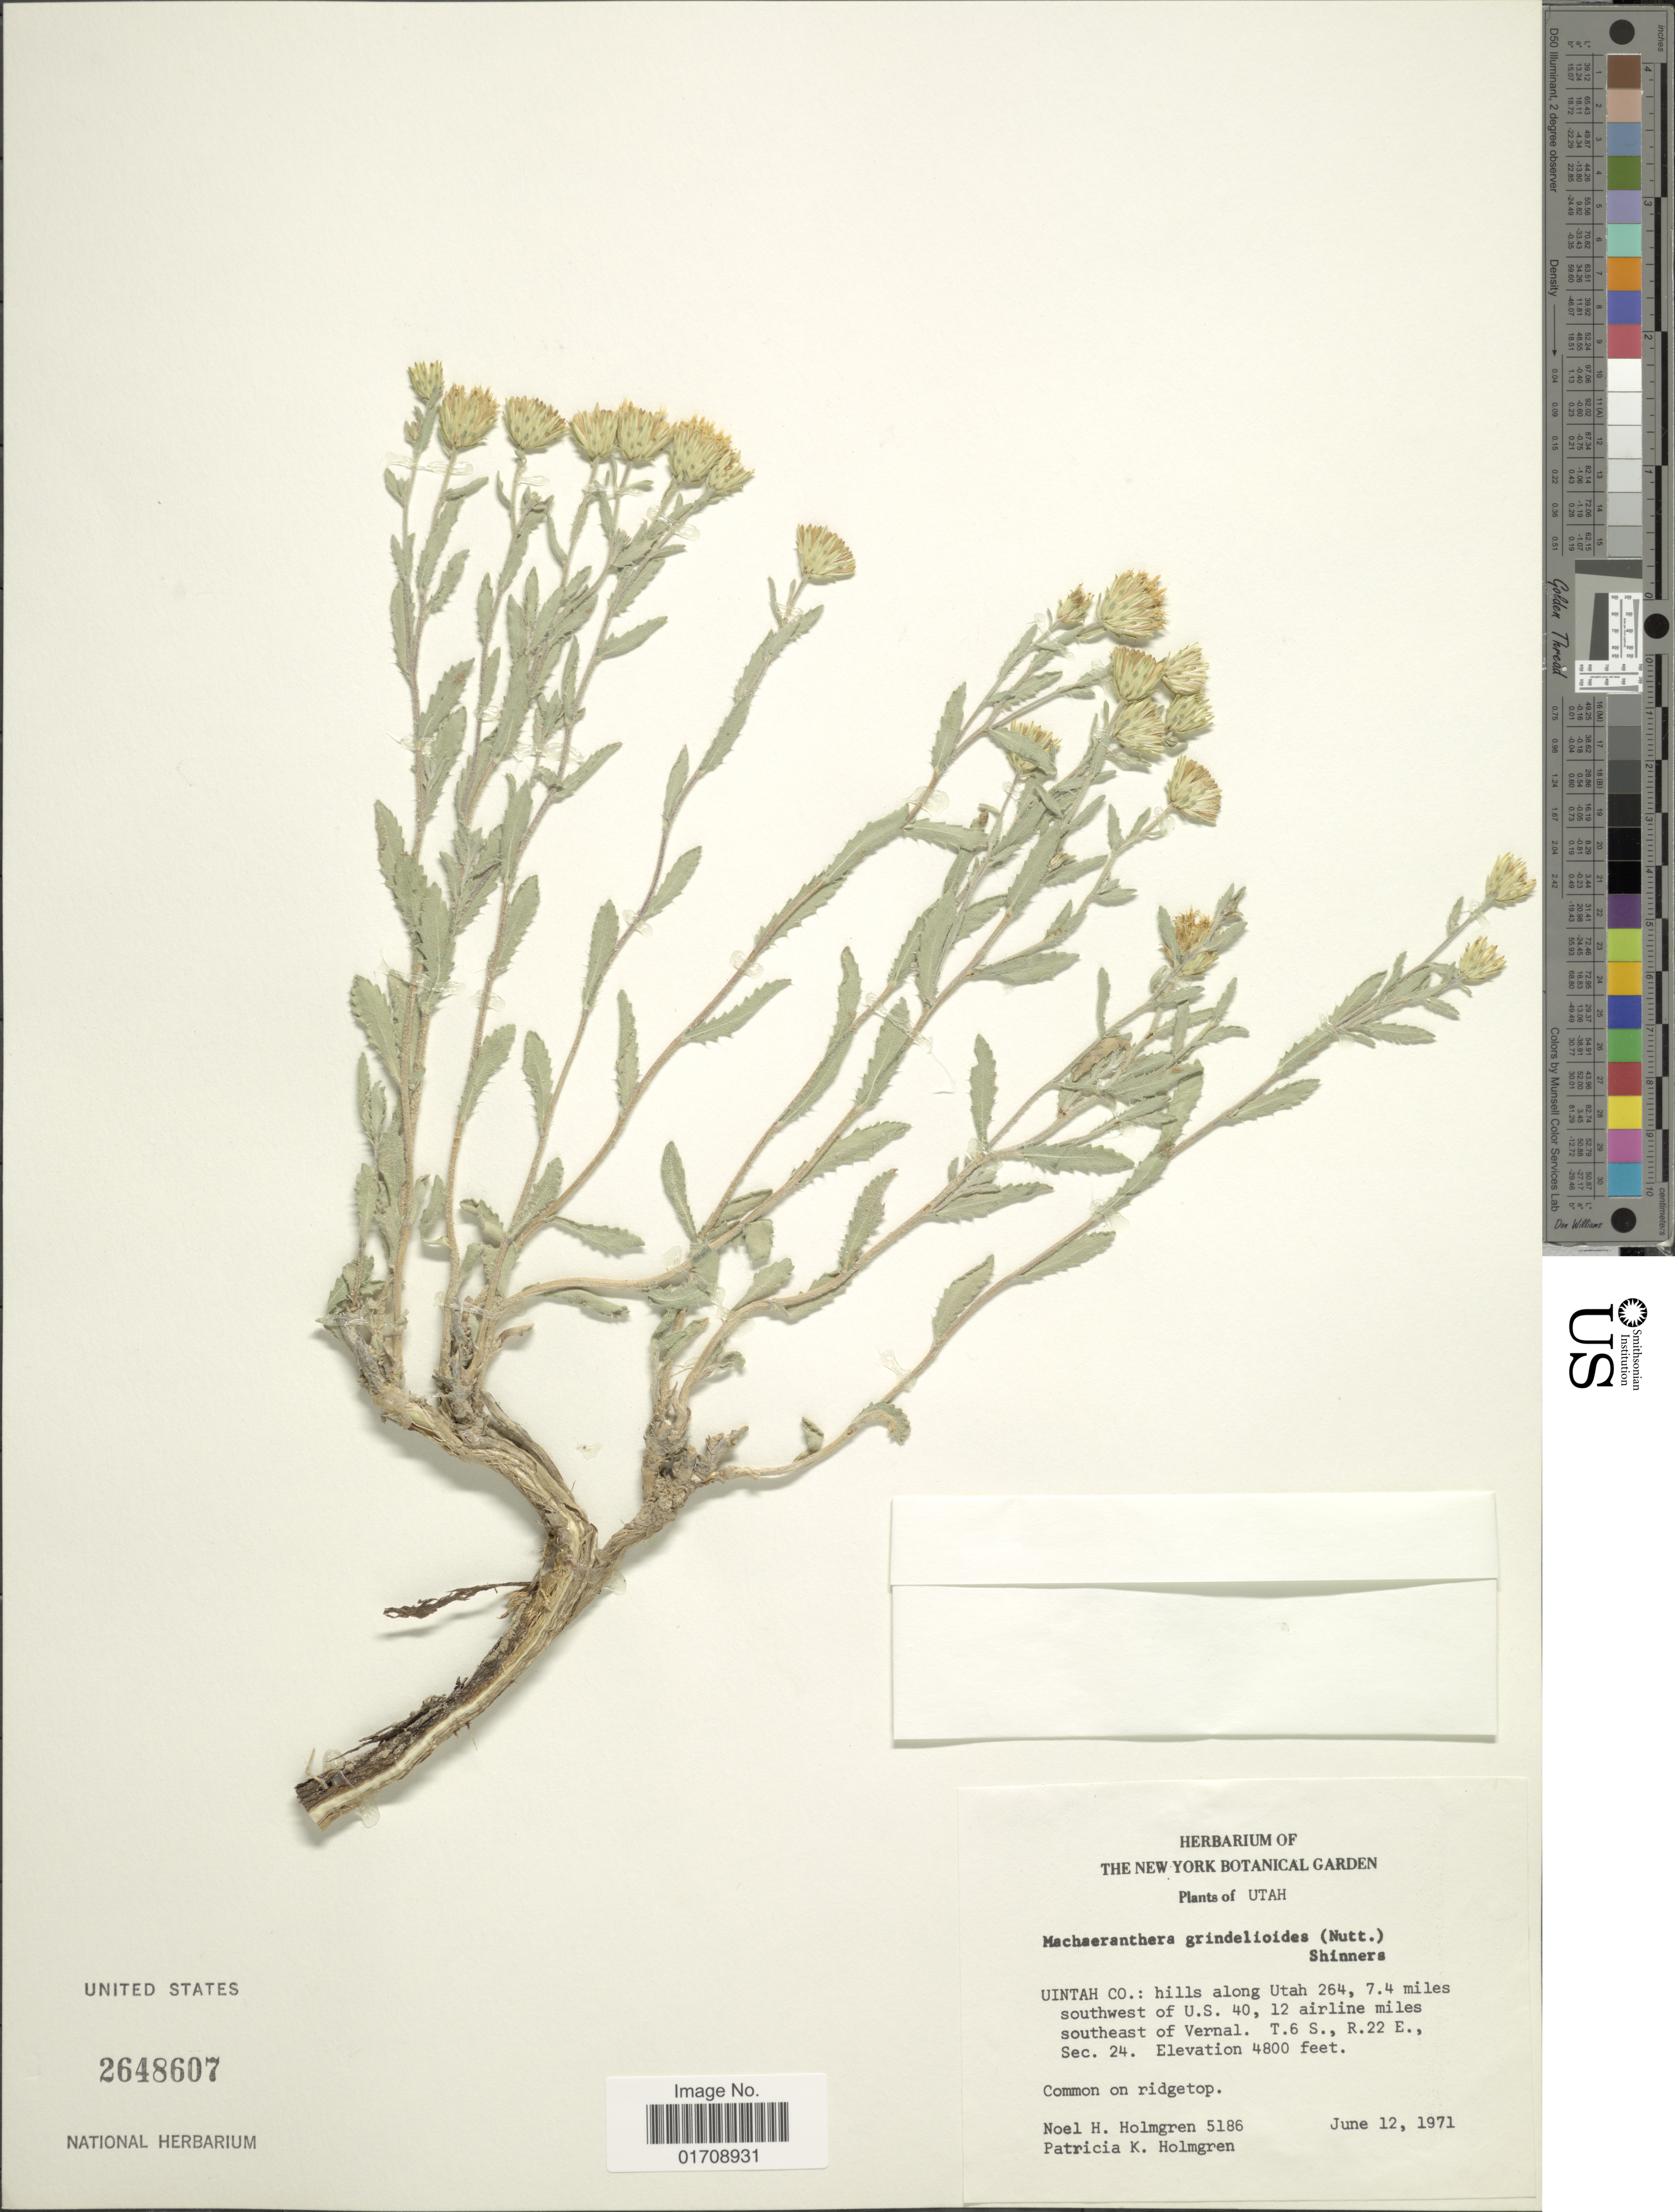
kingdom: Plantae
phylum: Tracheophyta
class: Magnoliopsida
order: Asterales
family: Asteraceae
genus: Machaeranthera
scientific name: Machaeranthera grindelioides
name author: (Nutt.) Shinners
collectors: N. H. Holmgren & P. K. Holmgren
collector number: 5186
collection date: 1971-06-12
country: United States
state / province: Utah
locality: Uintah Co., hills aling Utah 264, 7.4 miles southwest of U.S. 40, 12 airline miles southeast of Vernal, T.6S., R.22 E., Sec. 24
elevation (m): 1463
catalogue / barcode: US 2648607